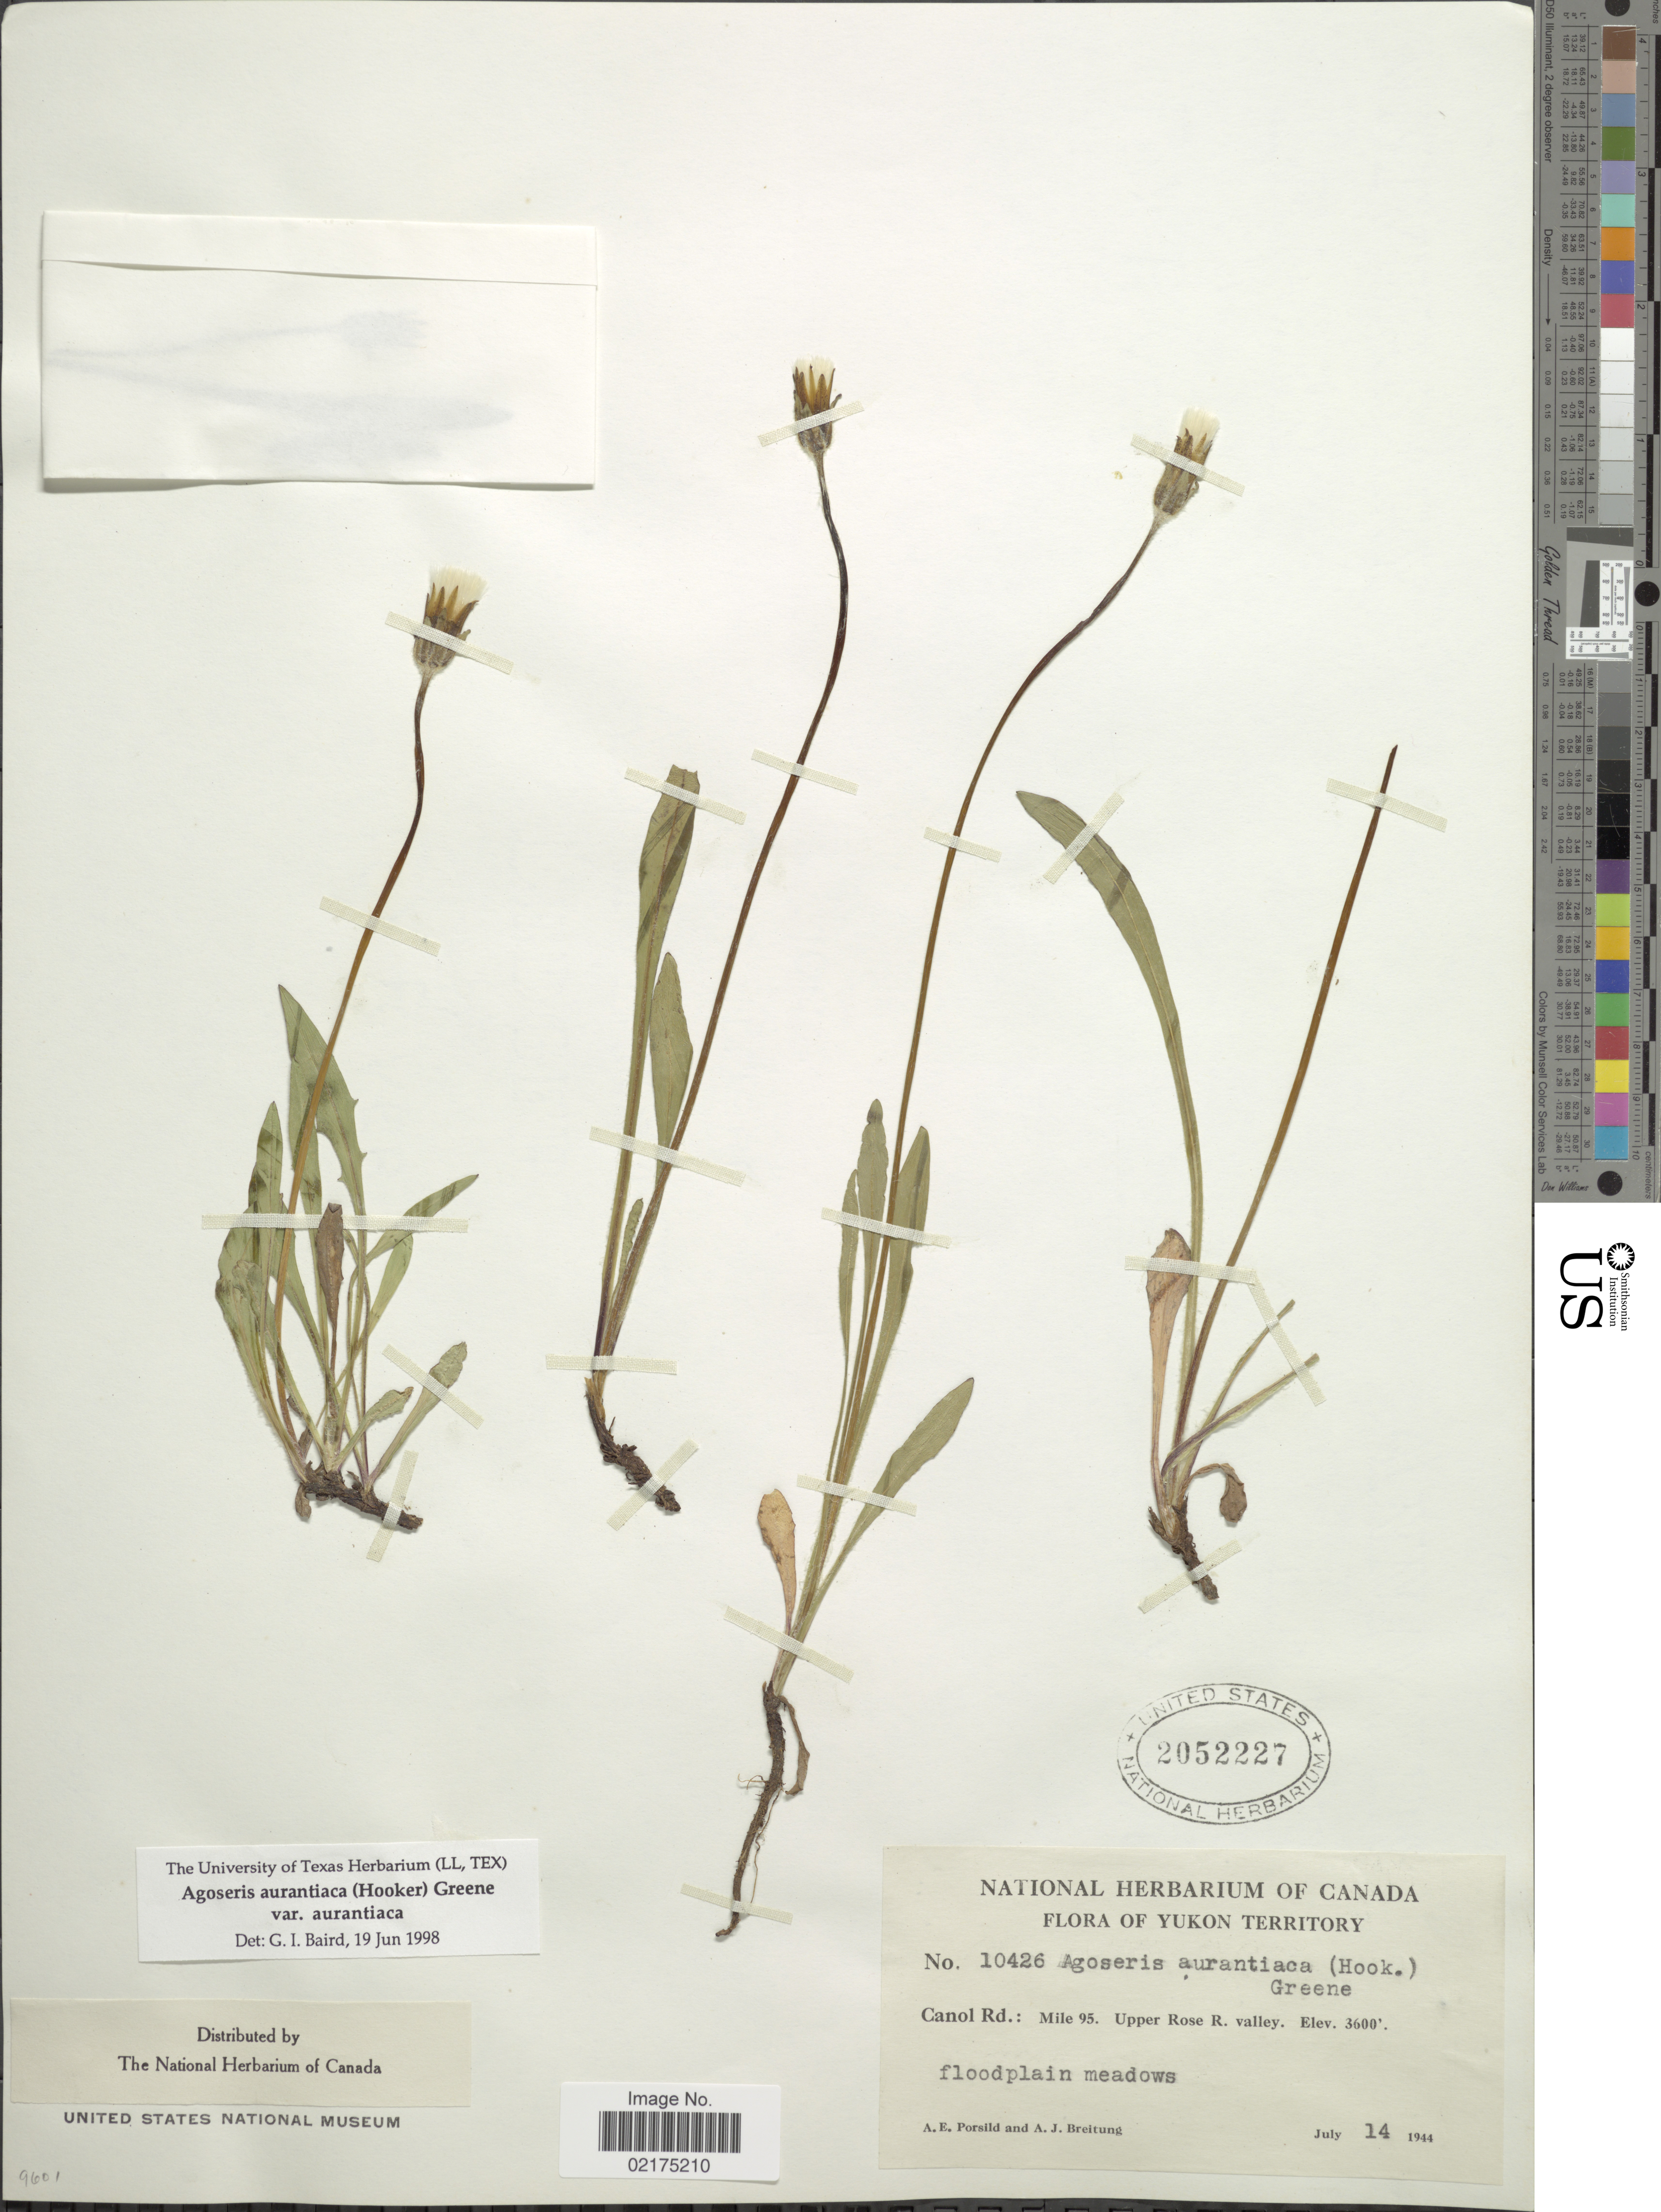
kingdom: Plantae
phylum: Tracheophyta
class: Magnoliopsida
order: Asterales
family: Asteraceae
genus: Agoseris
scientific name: Agoseris aurantiaca var. aurantiaca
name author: (Hook.) Greene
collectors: A. E. Porsild & A. Breitung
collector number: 10426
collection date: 1944-07-14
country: Canada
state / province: Yukon Territory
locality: Canol Rd.: Mile 95. Upper Rose R. valley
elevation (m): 1097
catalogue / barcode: US 2052227